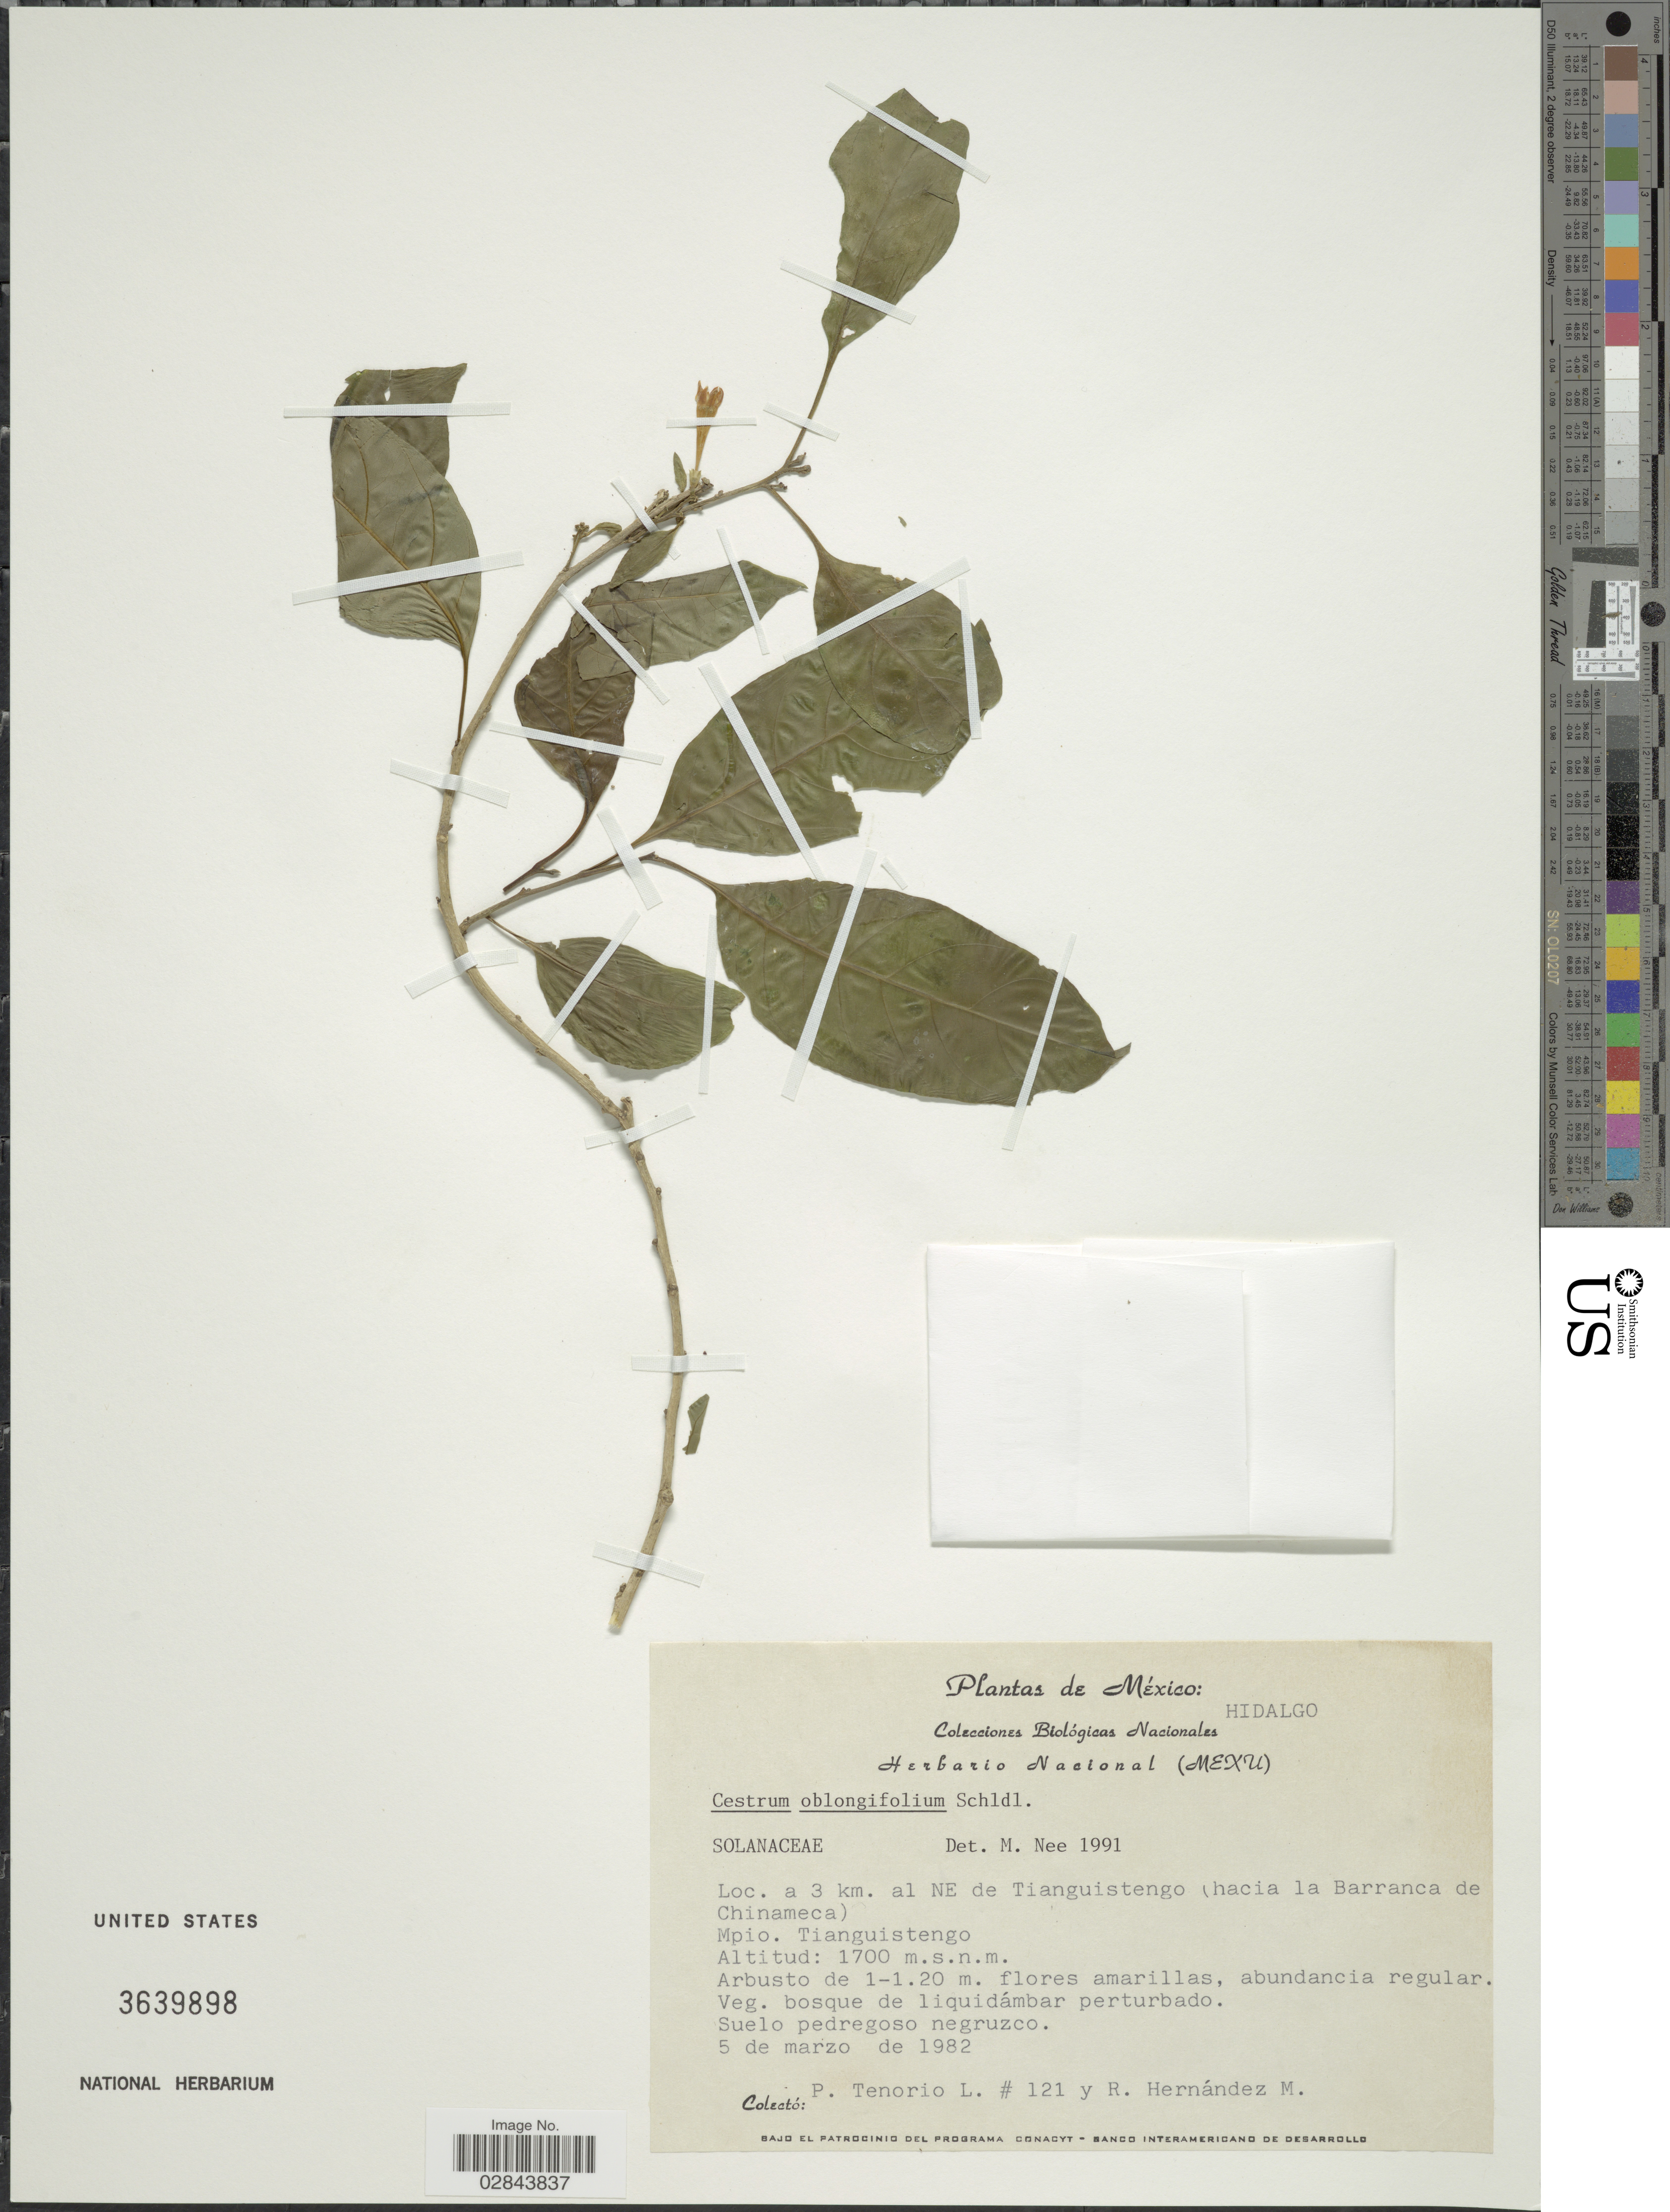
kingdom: Plantae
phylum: Tracheophyta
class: Magnoliopsida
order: Solanales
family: Solanaceae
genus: Cestrum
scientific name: Cestrum oblongifolium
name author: Schltdl.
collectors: P. Tenorio L. & R. Hernández M.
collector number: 121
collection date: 1982-03-05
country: Mexico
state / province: Hidalgo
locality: A 3 km. al NE de Tianguistengo (hacia la Barranca de Chinameca). Mpio. Tianguistengo.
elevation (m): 1700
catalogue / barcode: US 3639898